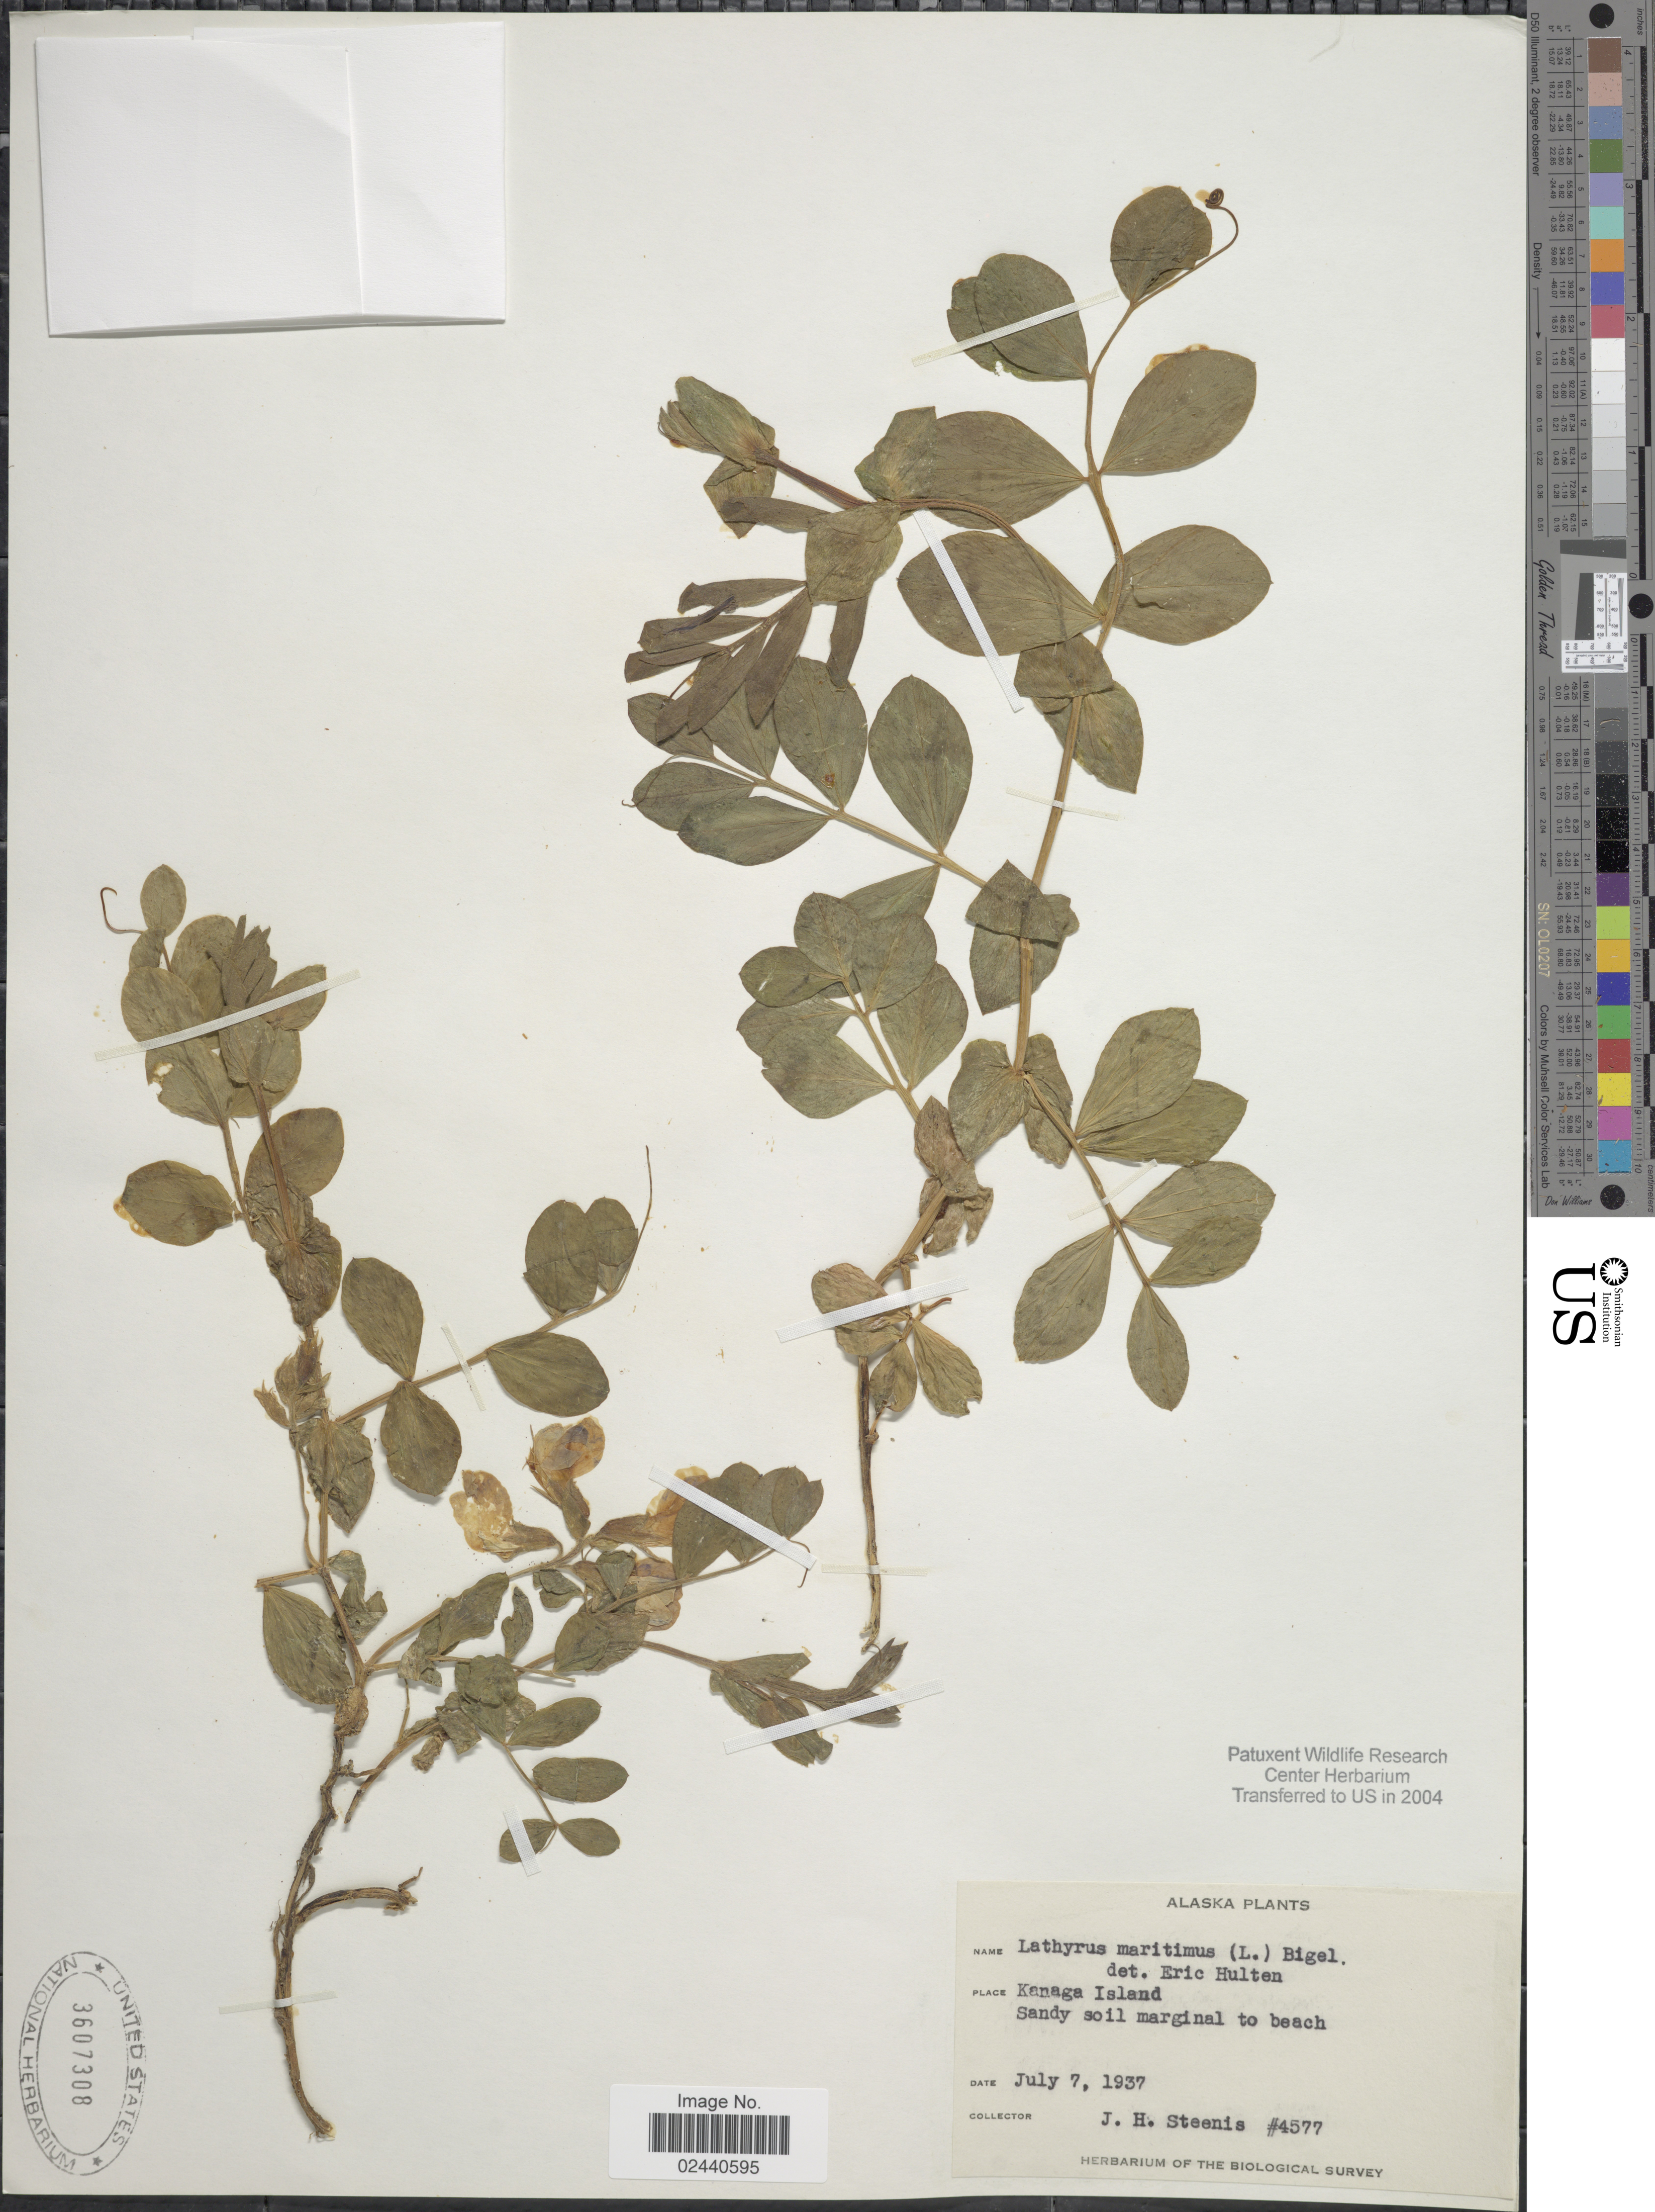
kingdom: Plantae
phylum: Tracheophyta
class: Magnoliopsida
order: Fabales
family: Fabaceae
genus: Lathyrus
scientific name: Lathyrus japonicus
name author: Willd.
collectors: J. H. Steenis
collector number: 4577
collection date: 1937-07-07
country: United States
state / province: Alaska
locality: Kanaga Island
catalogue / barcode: US 3607308